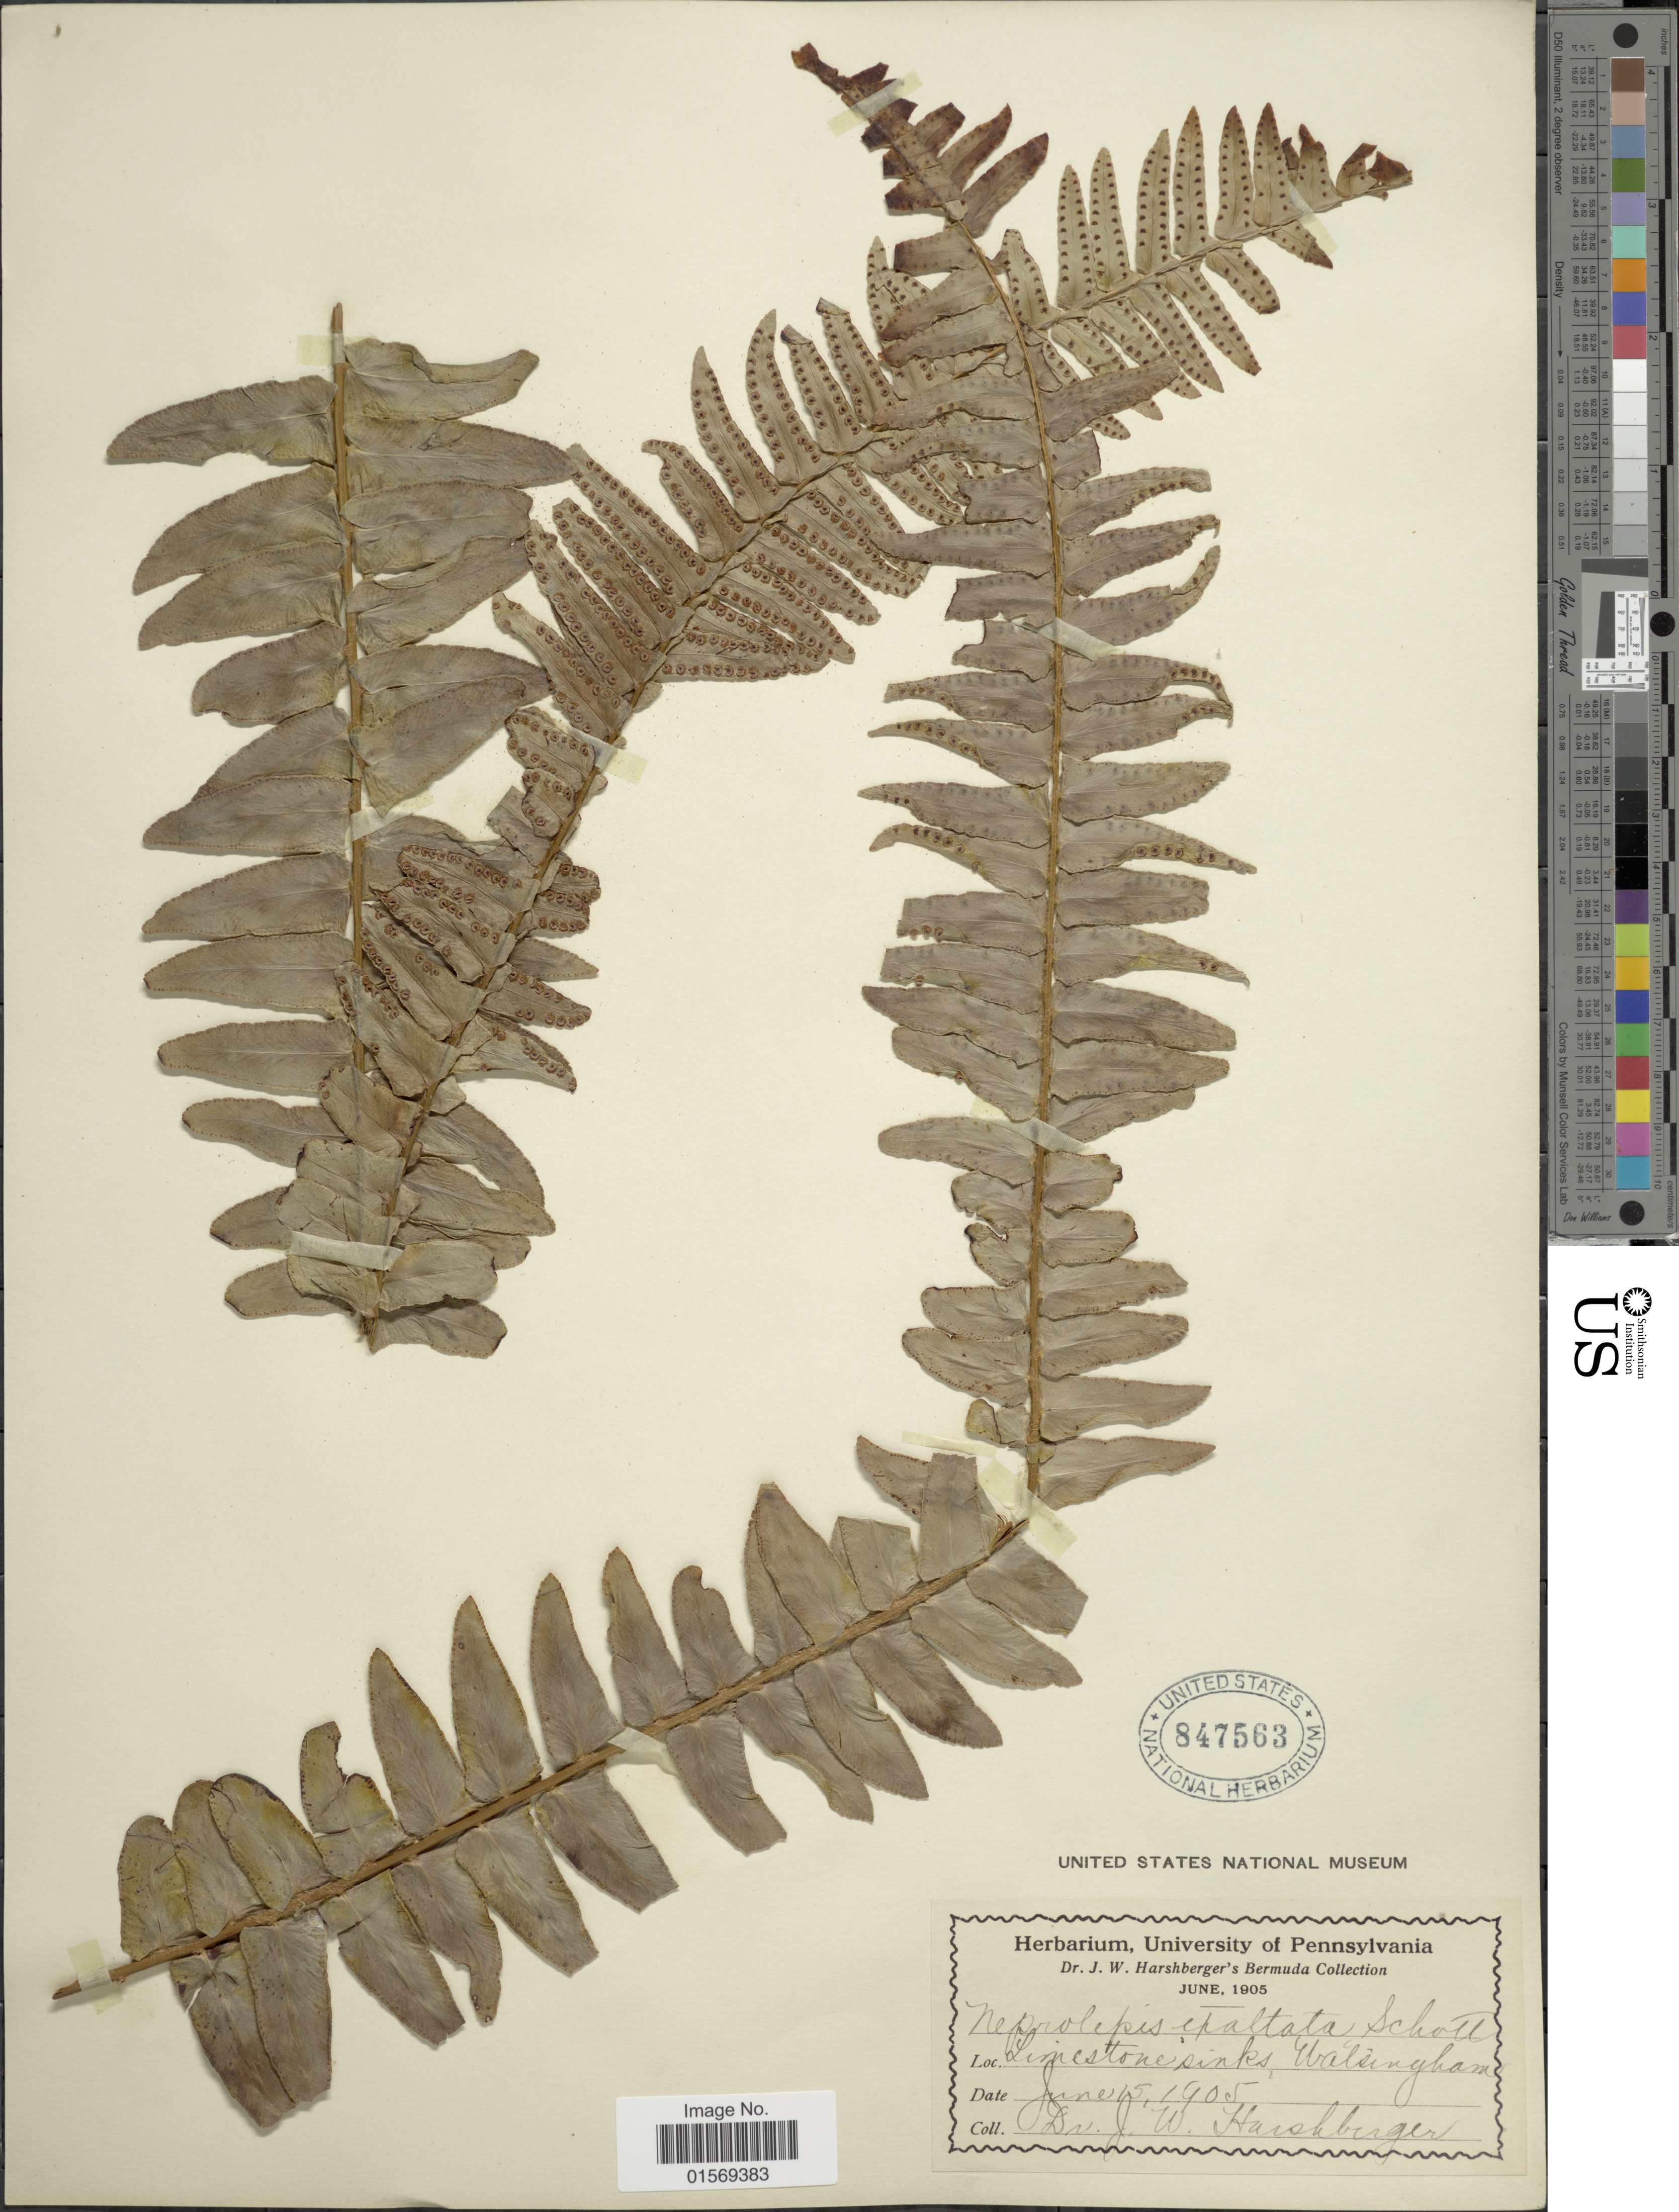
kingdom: Plantae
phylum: Tracheophyta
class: Polypodiopsida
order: Polypodiales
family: Nephrolepidaceae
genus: Nephrolepis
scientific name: Nephrolepis exaltata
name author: (L.) Schott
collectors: J. W. Harshberger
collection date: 1905-06-15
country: Bermuda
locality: Limestone sinks, Walsingham.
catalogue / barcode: US 847563